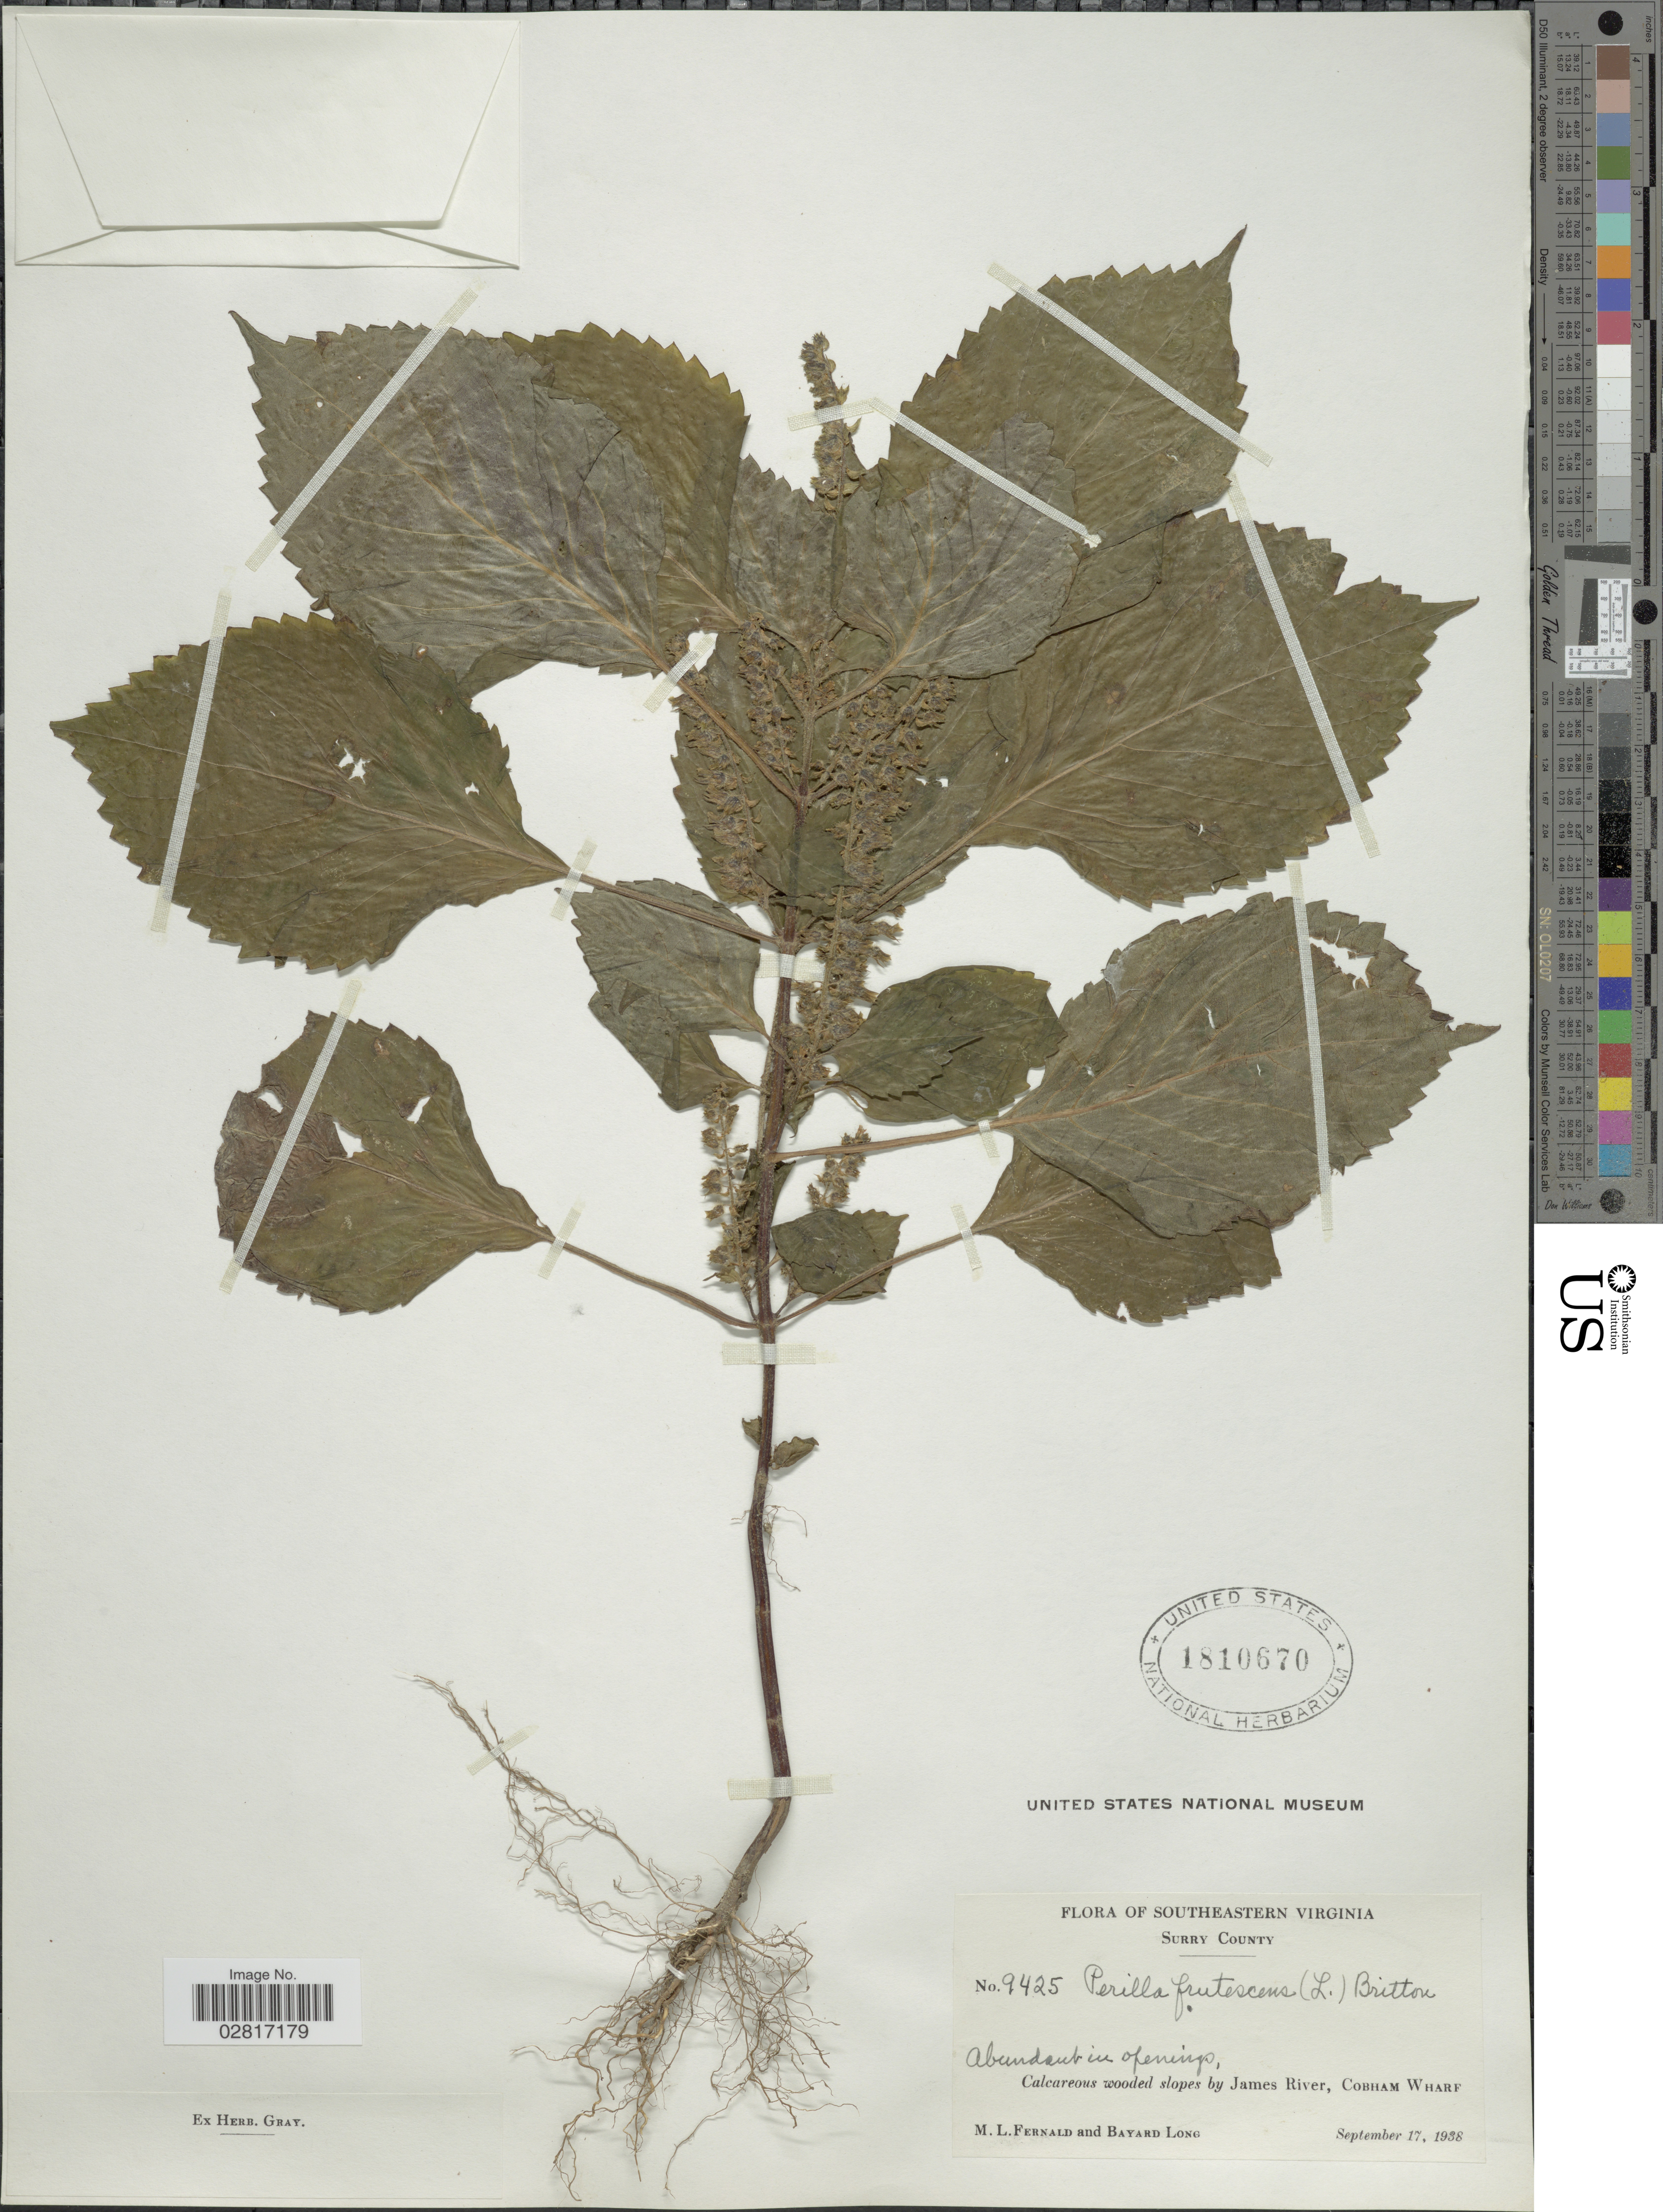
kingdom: Plantae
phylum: Tracheophyta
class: Magnoliopsida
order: Lamiales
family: Lamiaceae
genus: Perilla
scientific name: Perilla frutescens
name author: (L.) Britton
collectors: M. L. Fernald & B. Long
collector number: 9425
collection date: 1938-09-17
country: United States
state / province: Virginia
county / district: Surry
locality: Southeastern Virginia, Surry County, slope by James River, Cobham Wharf.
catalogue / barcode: US 1810670